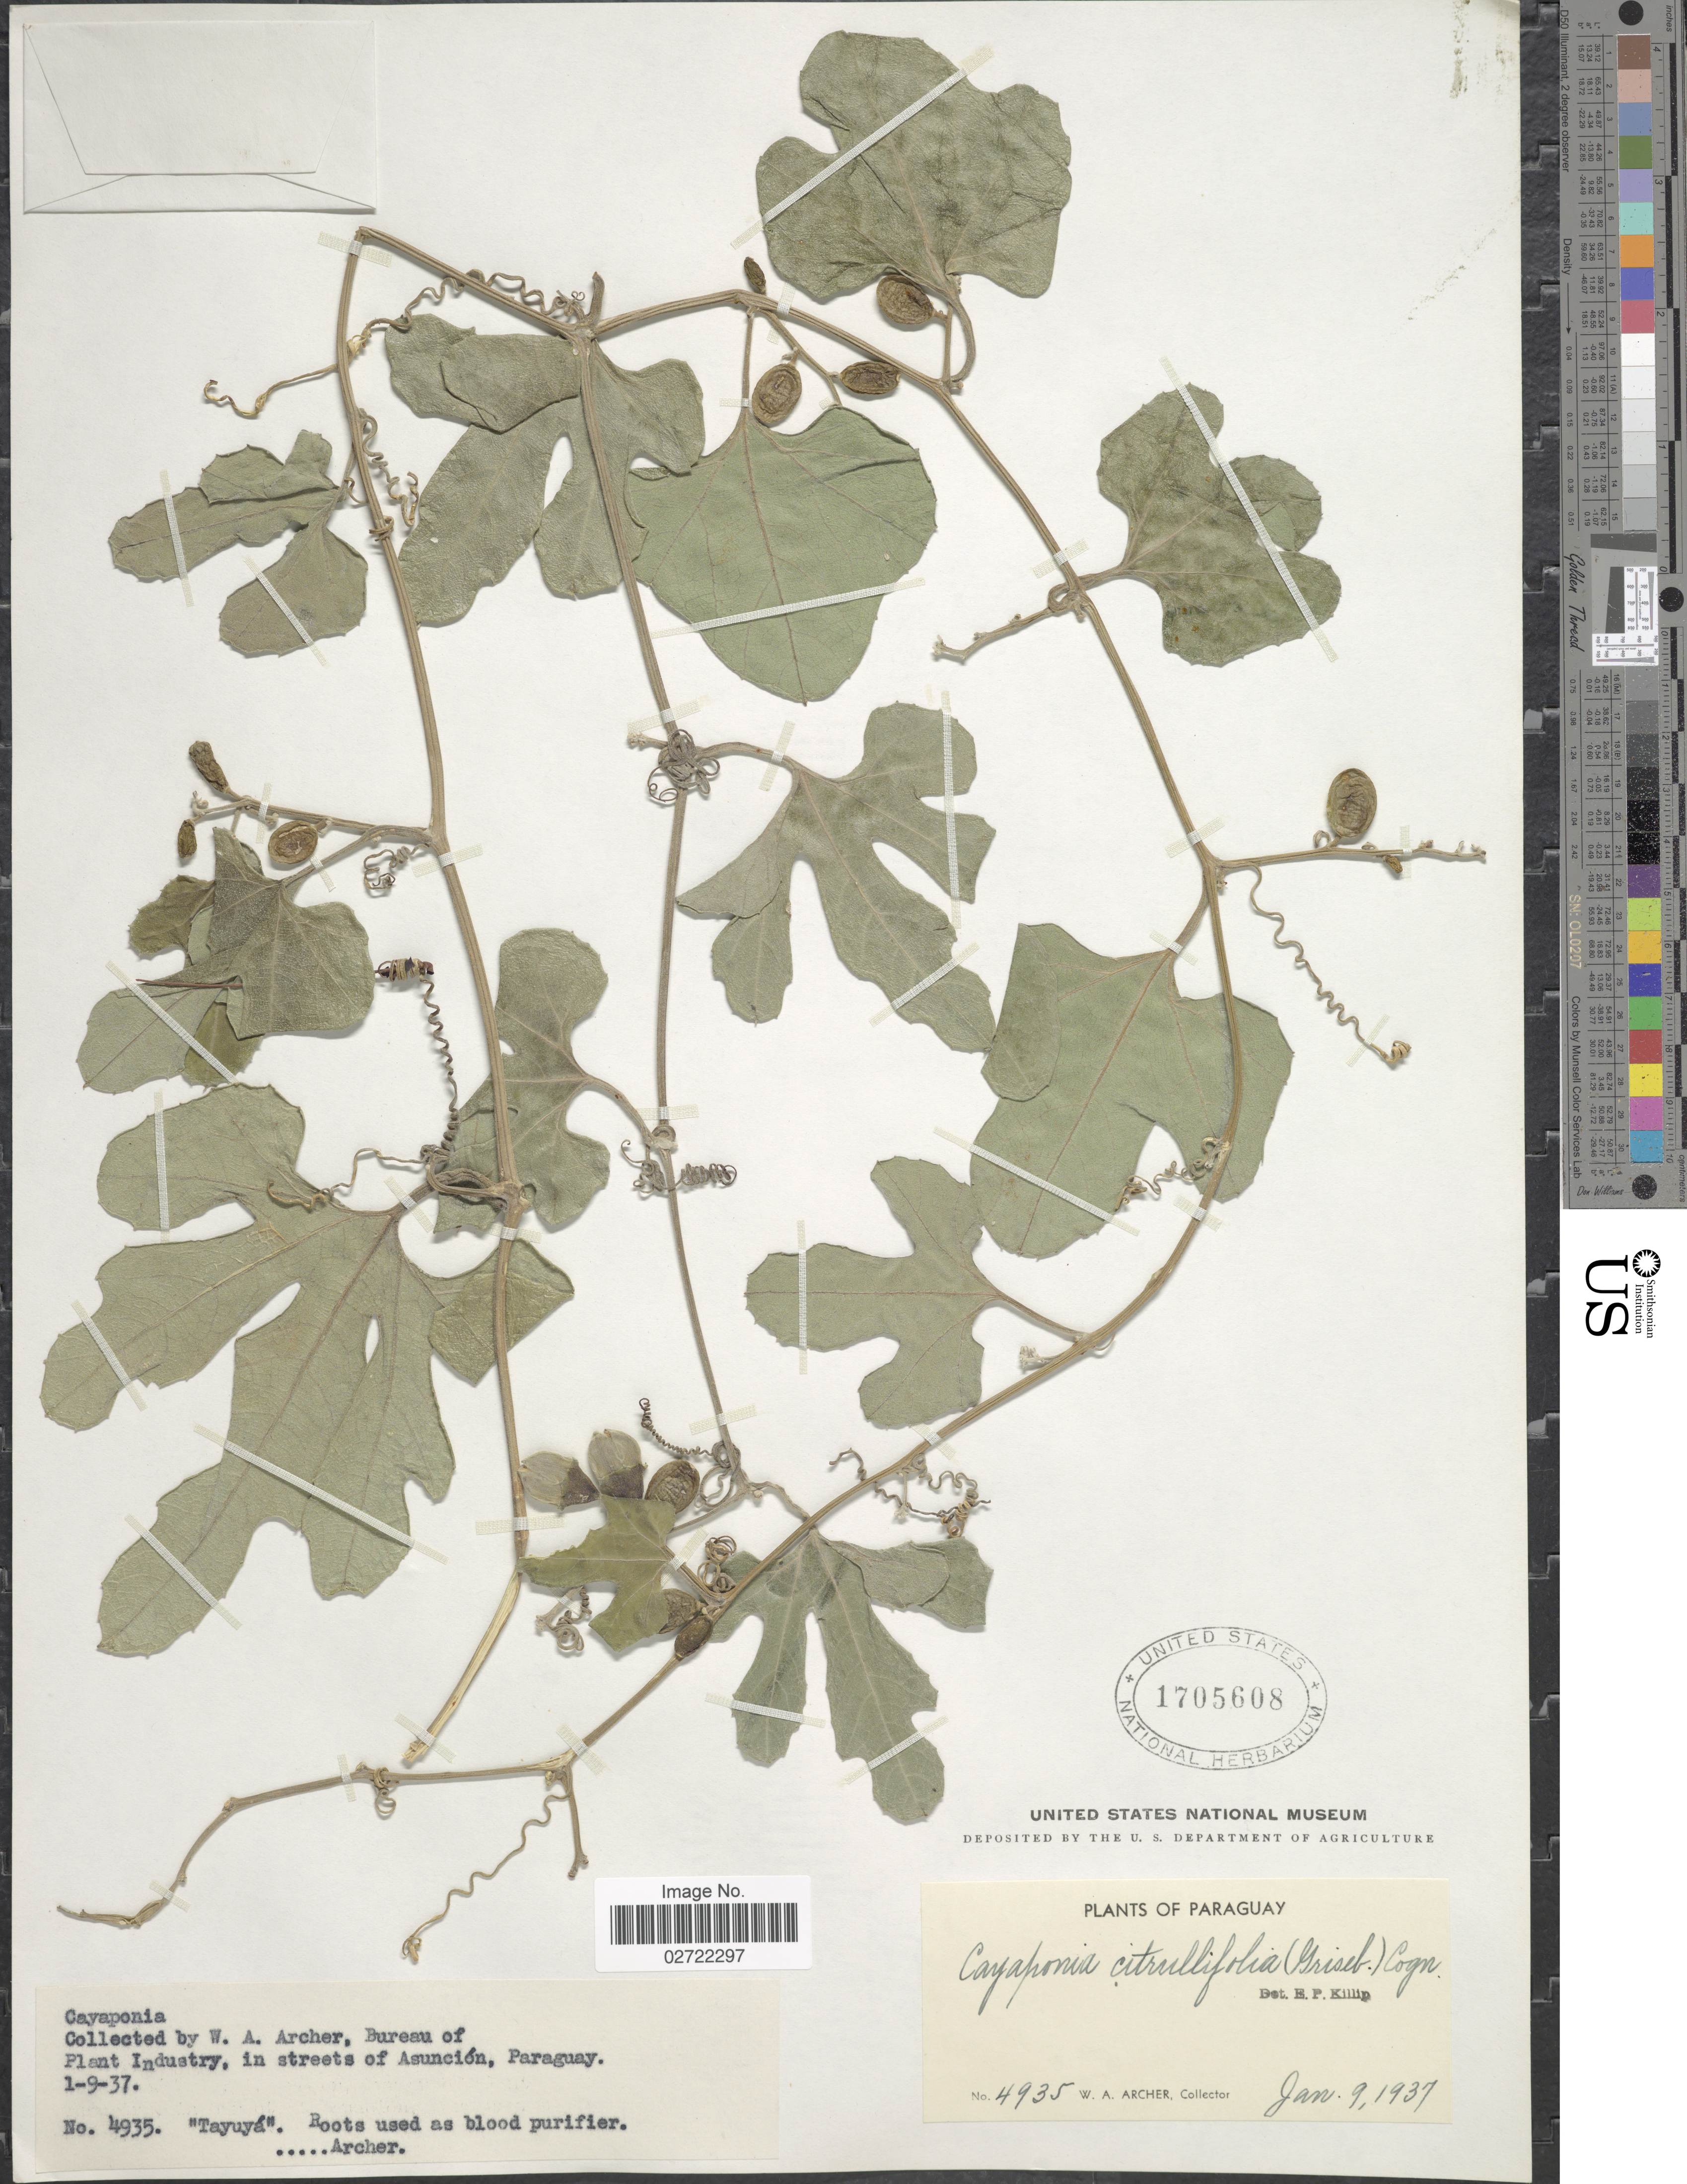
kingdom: Plantae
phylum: Tracheophyta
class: Magnoliopsida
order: Cucurbitales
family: Cucurbitaceae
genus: Cayaponia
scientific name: Cayaponia citrullifolia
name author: (Griseb.) Cogn.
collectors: W. A. Archer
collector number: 4935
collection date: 1937-01-09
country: Paraguay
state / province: Asuncion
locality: Bureau of Plant Industry, in streets of Asuncion.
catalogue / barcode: US 1705608